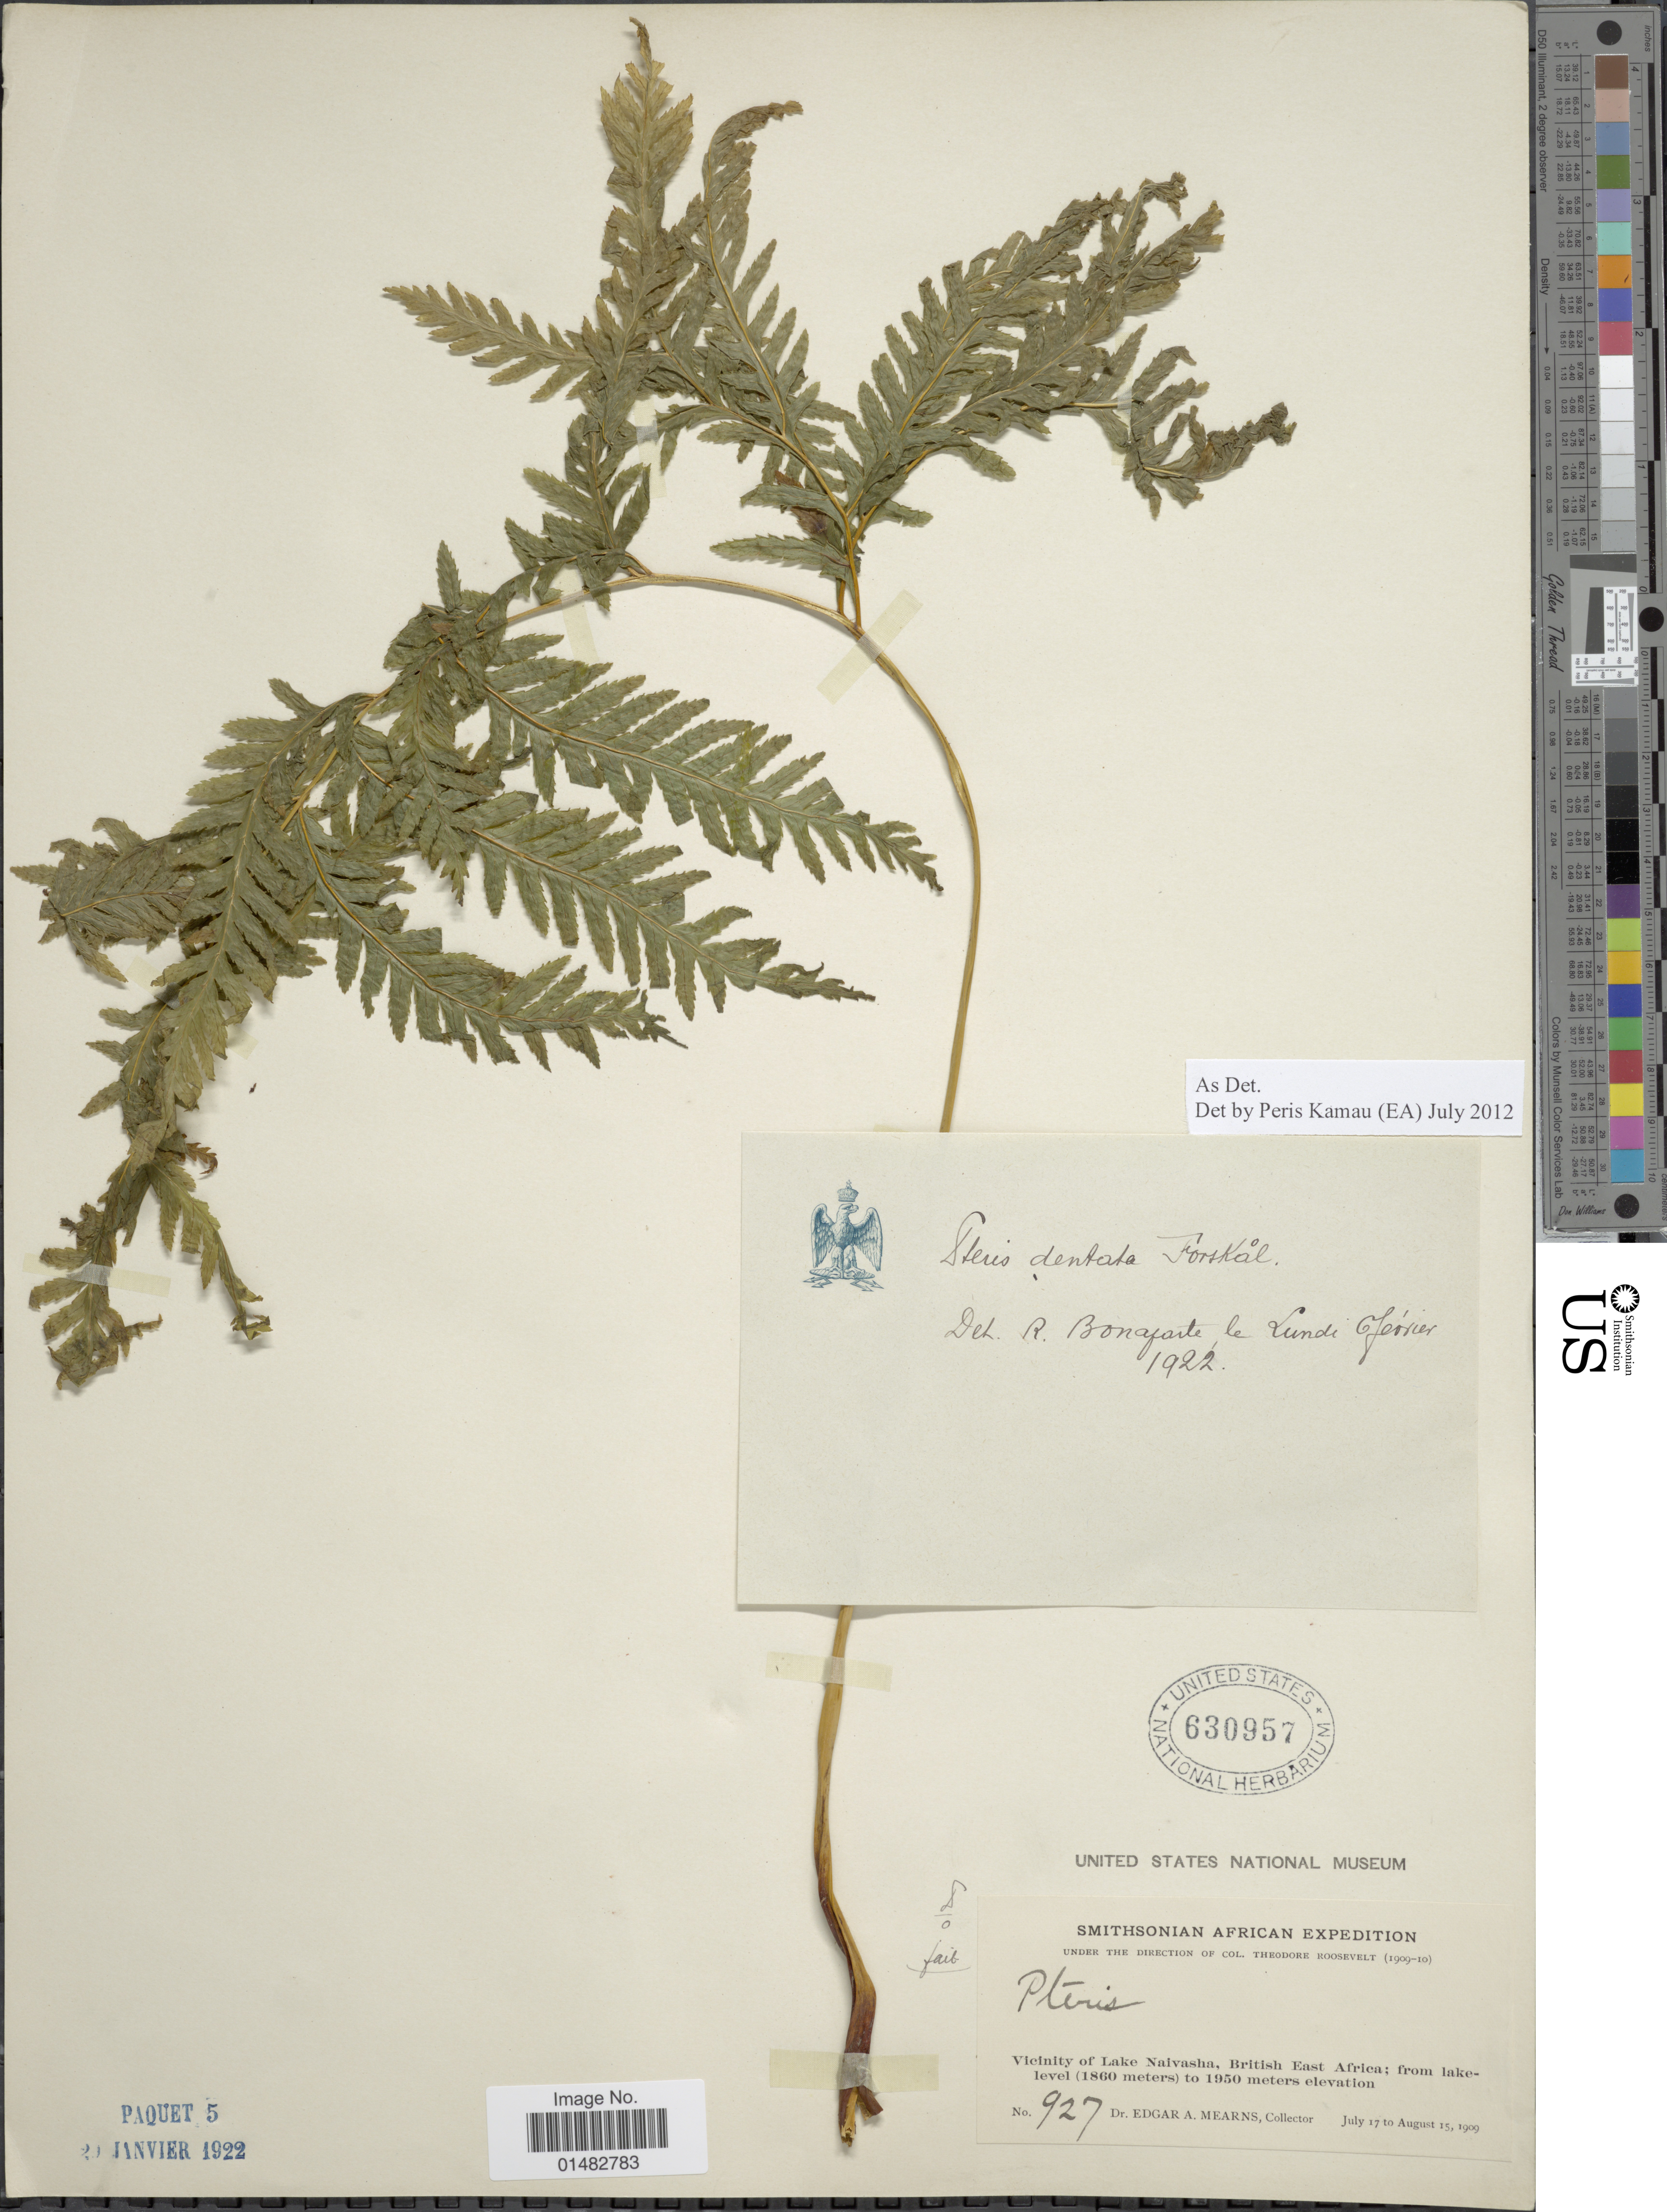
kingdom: Plantae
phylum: Tracheophyta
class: Polypodiopsida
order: Polypodiales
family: Pteridaceae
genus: Pteris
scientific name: Pteris dentata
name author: Forssk.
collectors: E. A. Mearns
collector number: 927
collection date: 1909-07-17/1909-08-15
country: Kenya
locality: Vicinity of Lake Naivasha, British East Africa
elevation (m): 1860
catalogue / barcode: US 630957